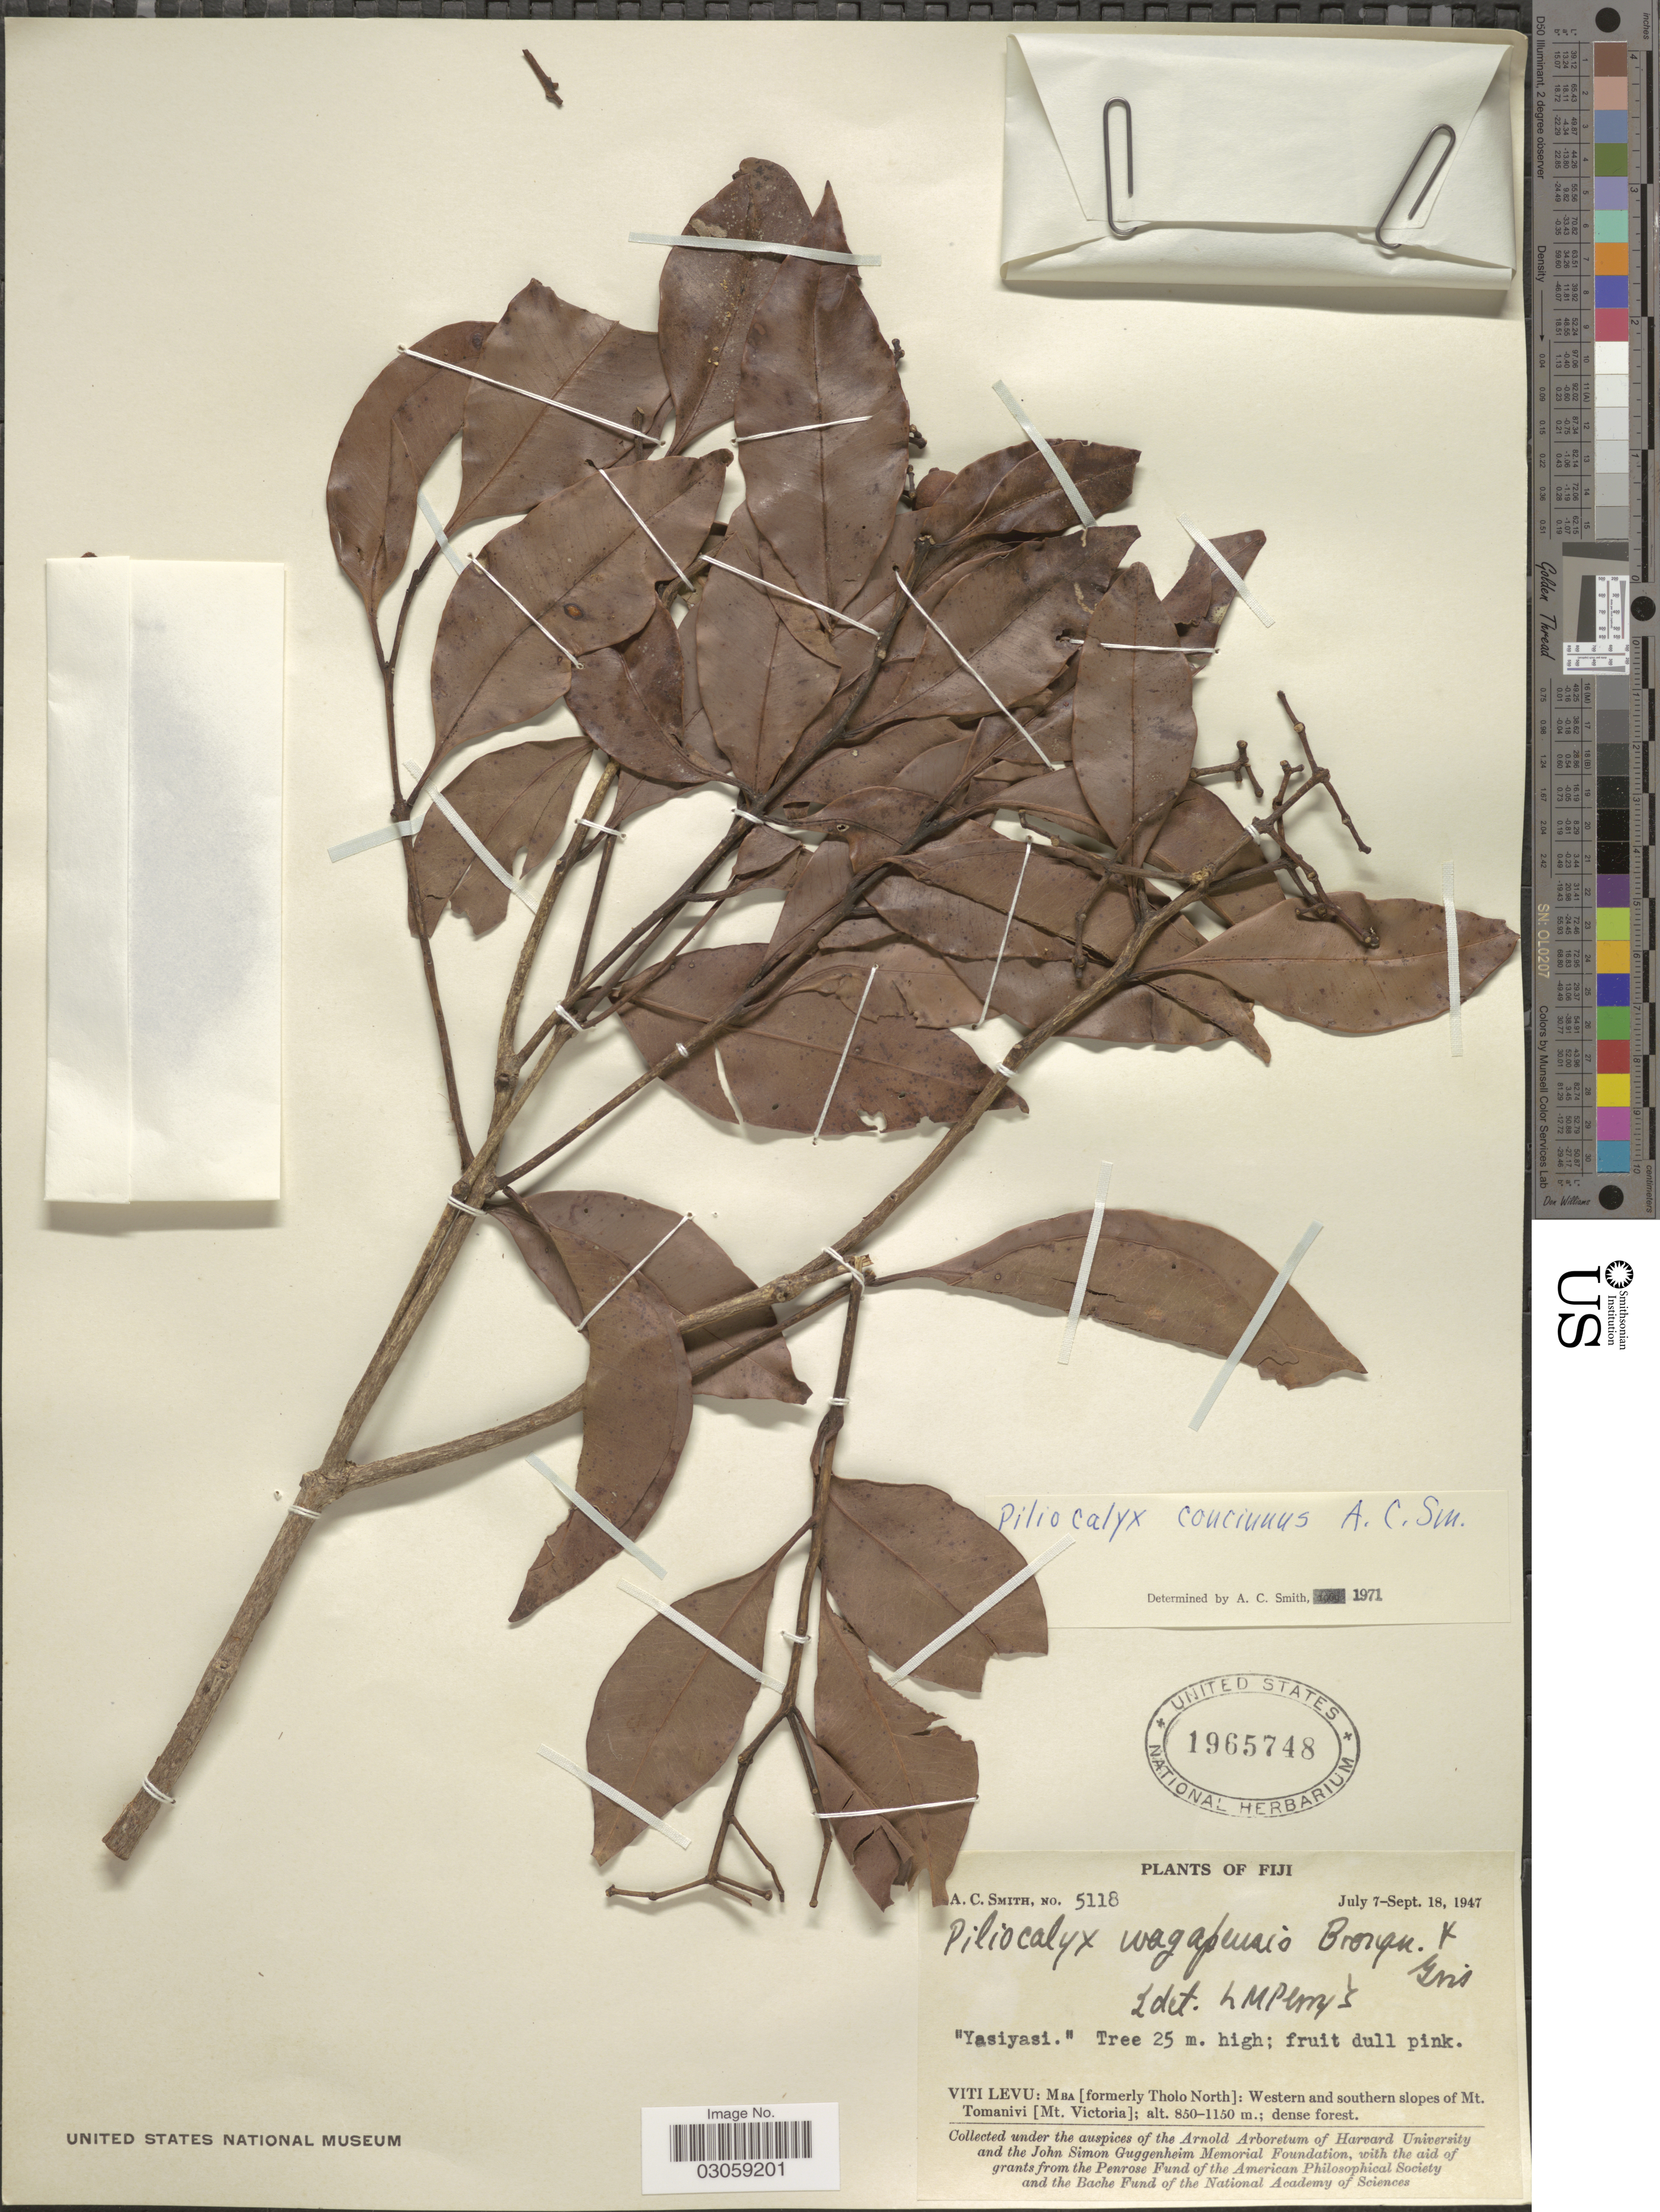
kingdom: Plantae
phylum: Tracheophyta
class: Magnoliopsida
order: Myrtales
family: Myrtaceae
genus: Syzygium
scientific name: Syzygium concinnum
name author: (A.C. Sm.) Craven & Biffin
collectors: A. C. Smith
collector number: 5118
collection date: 1947-07-07/1947-09-18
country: Fiji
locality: Viti Levu: Mba [formerly Tholo North]: Western and southern slopes of Mt. Tomanivi [Mt. Victoria].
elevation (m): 850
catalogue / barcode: US 1965748